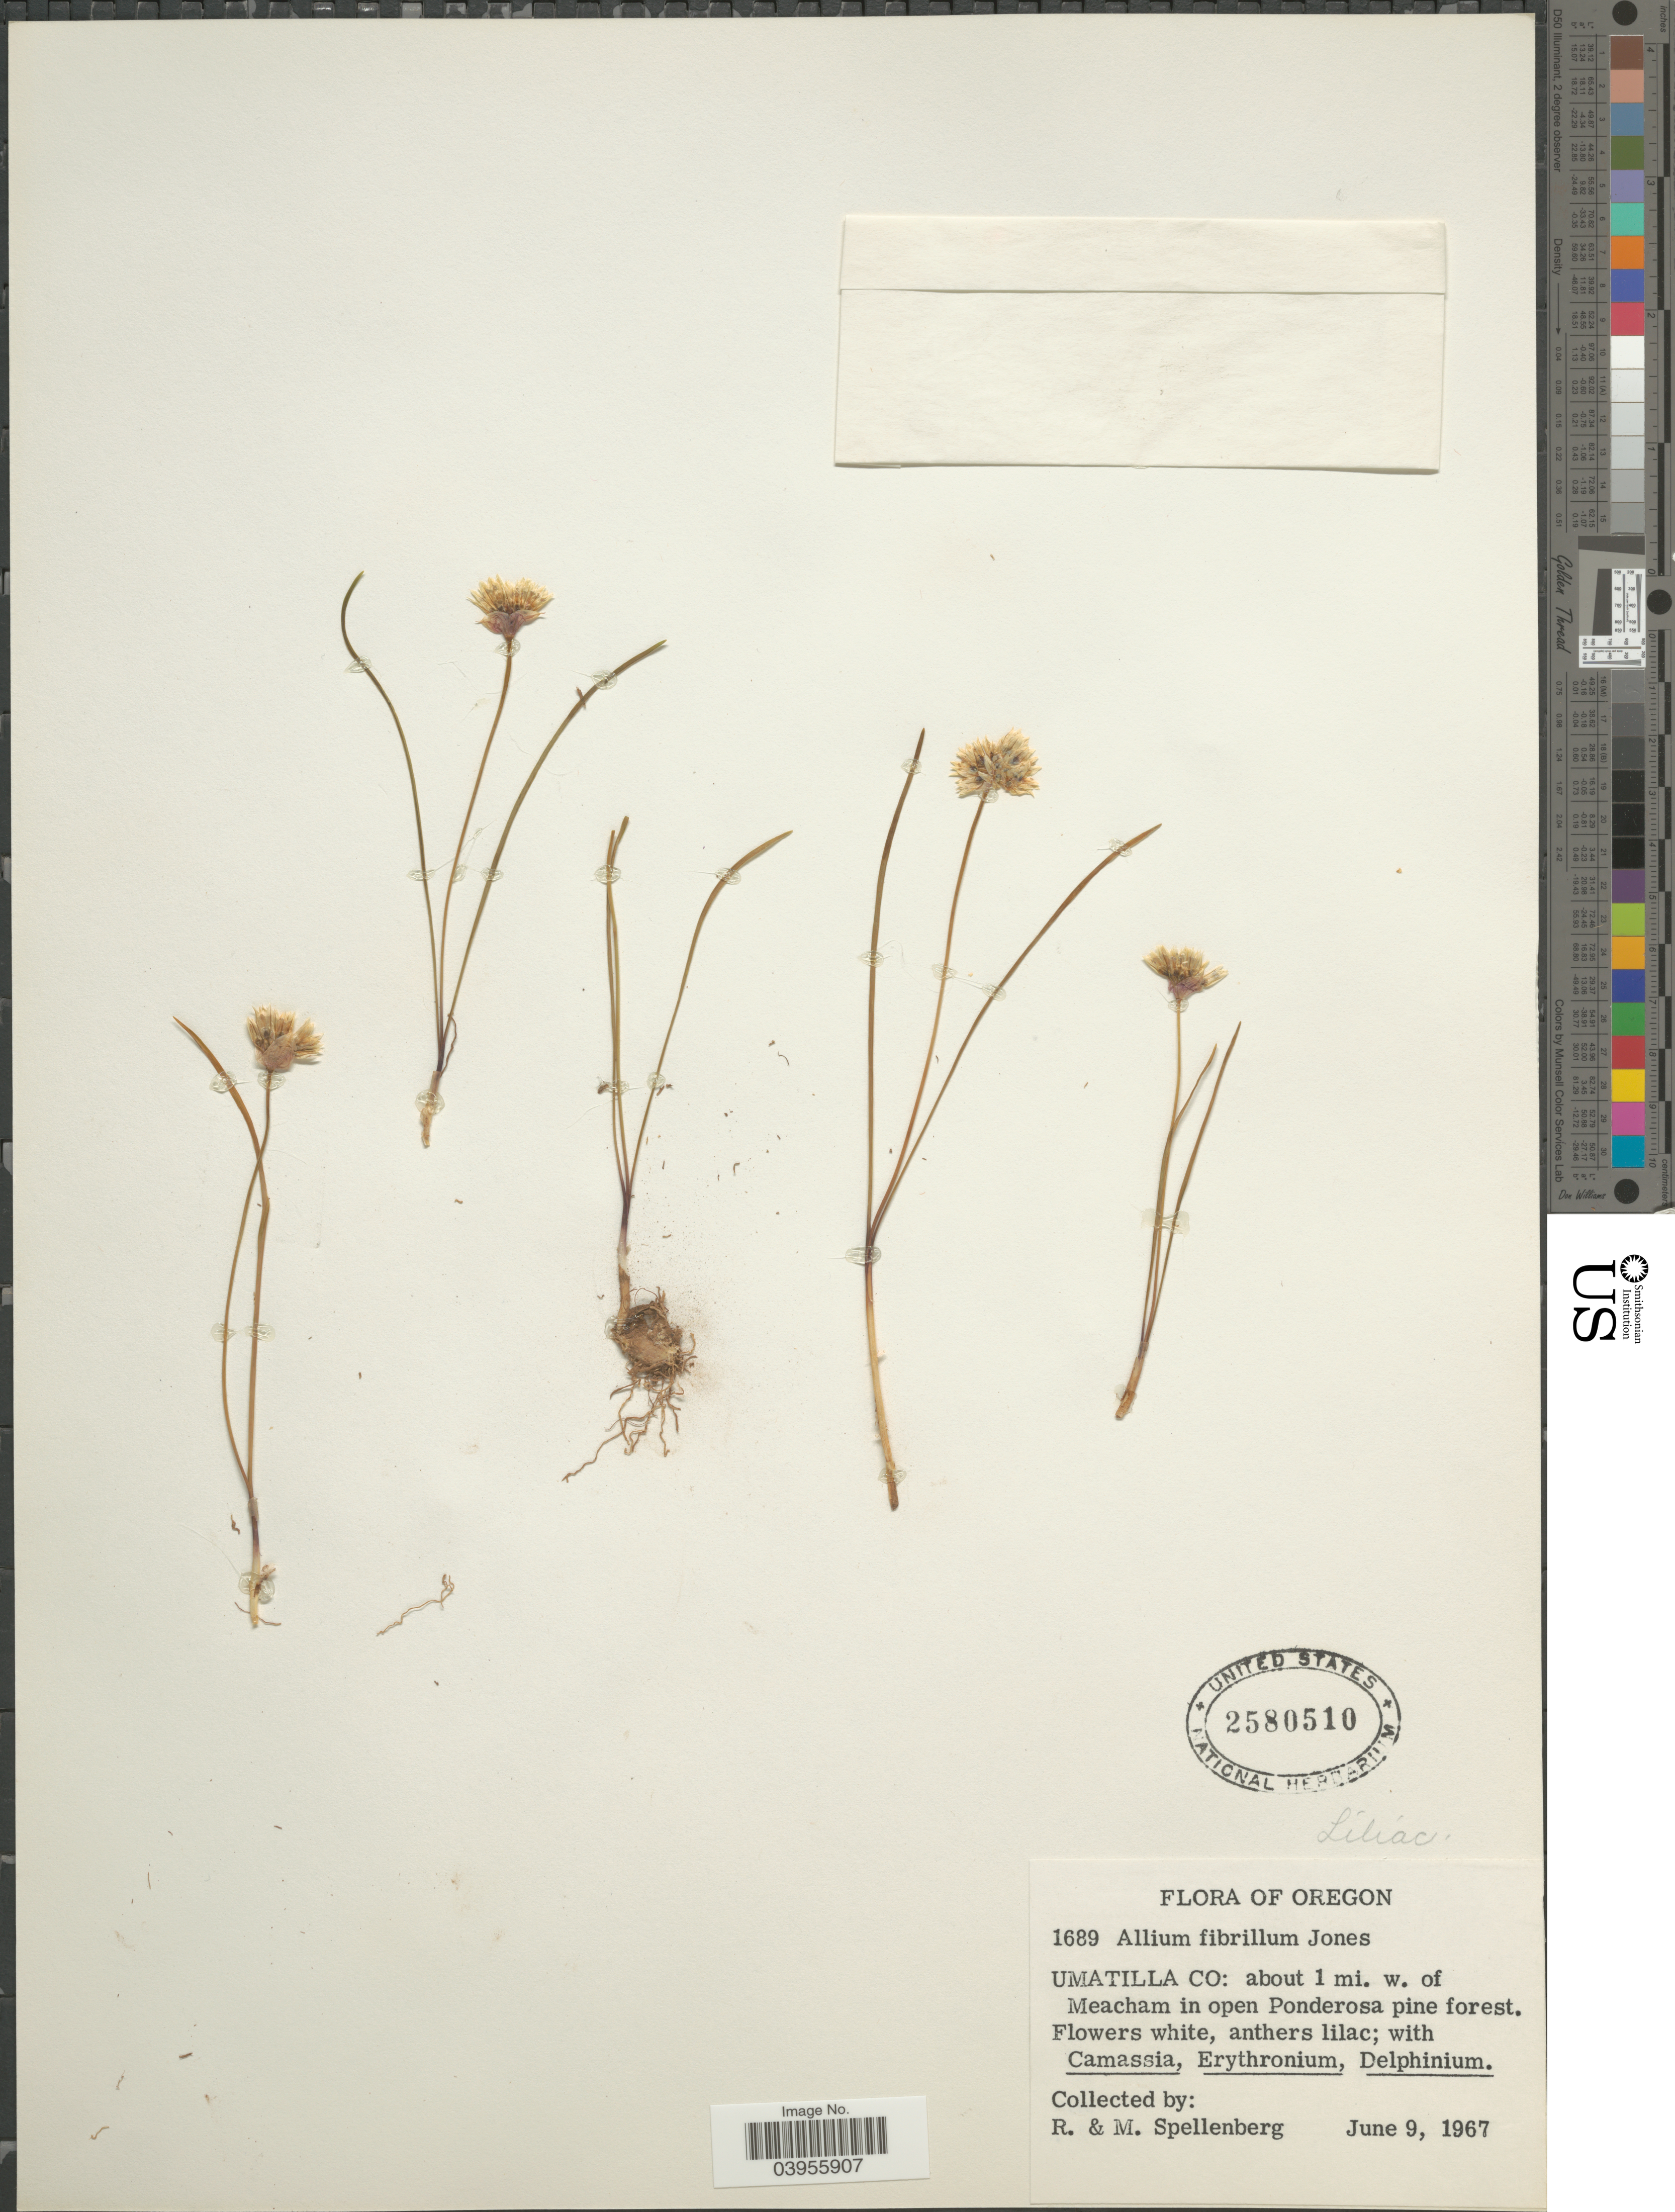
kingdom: Plantae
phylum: Tracheophyta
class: Liliopsida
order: Asparagales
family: Amaryllidaceae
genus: Allium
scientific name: Allium fibrillum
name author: M.E. Jones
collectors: R. Spellenberg & Spellenberg, M.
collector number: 1689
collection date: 1967-06-09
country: United States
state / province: Oregon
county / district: Umatilla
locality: Umatilla Co: about 1 mi. w. of Meacham in open Ponderosa pine forest.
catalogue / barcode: US 2580510